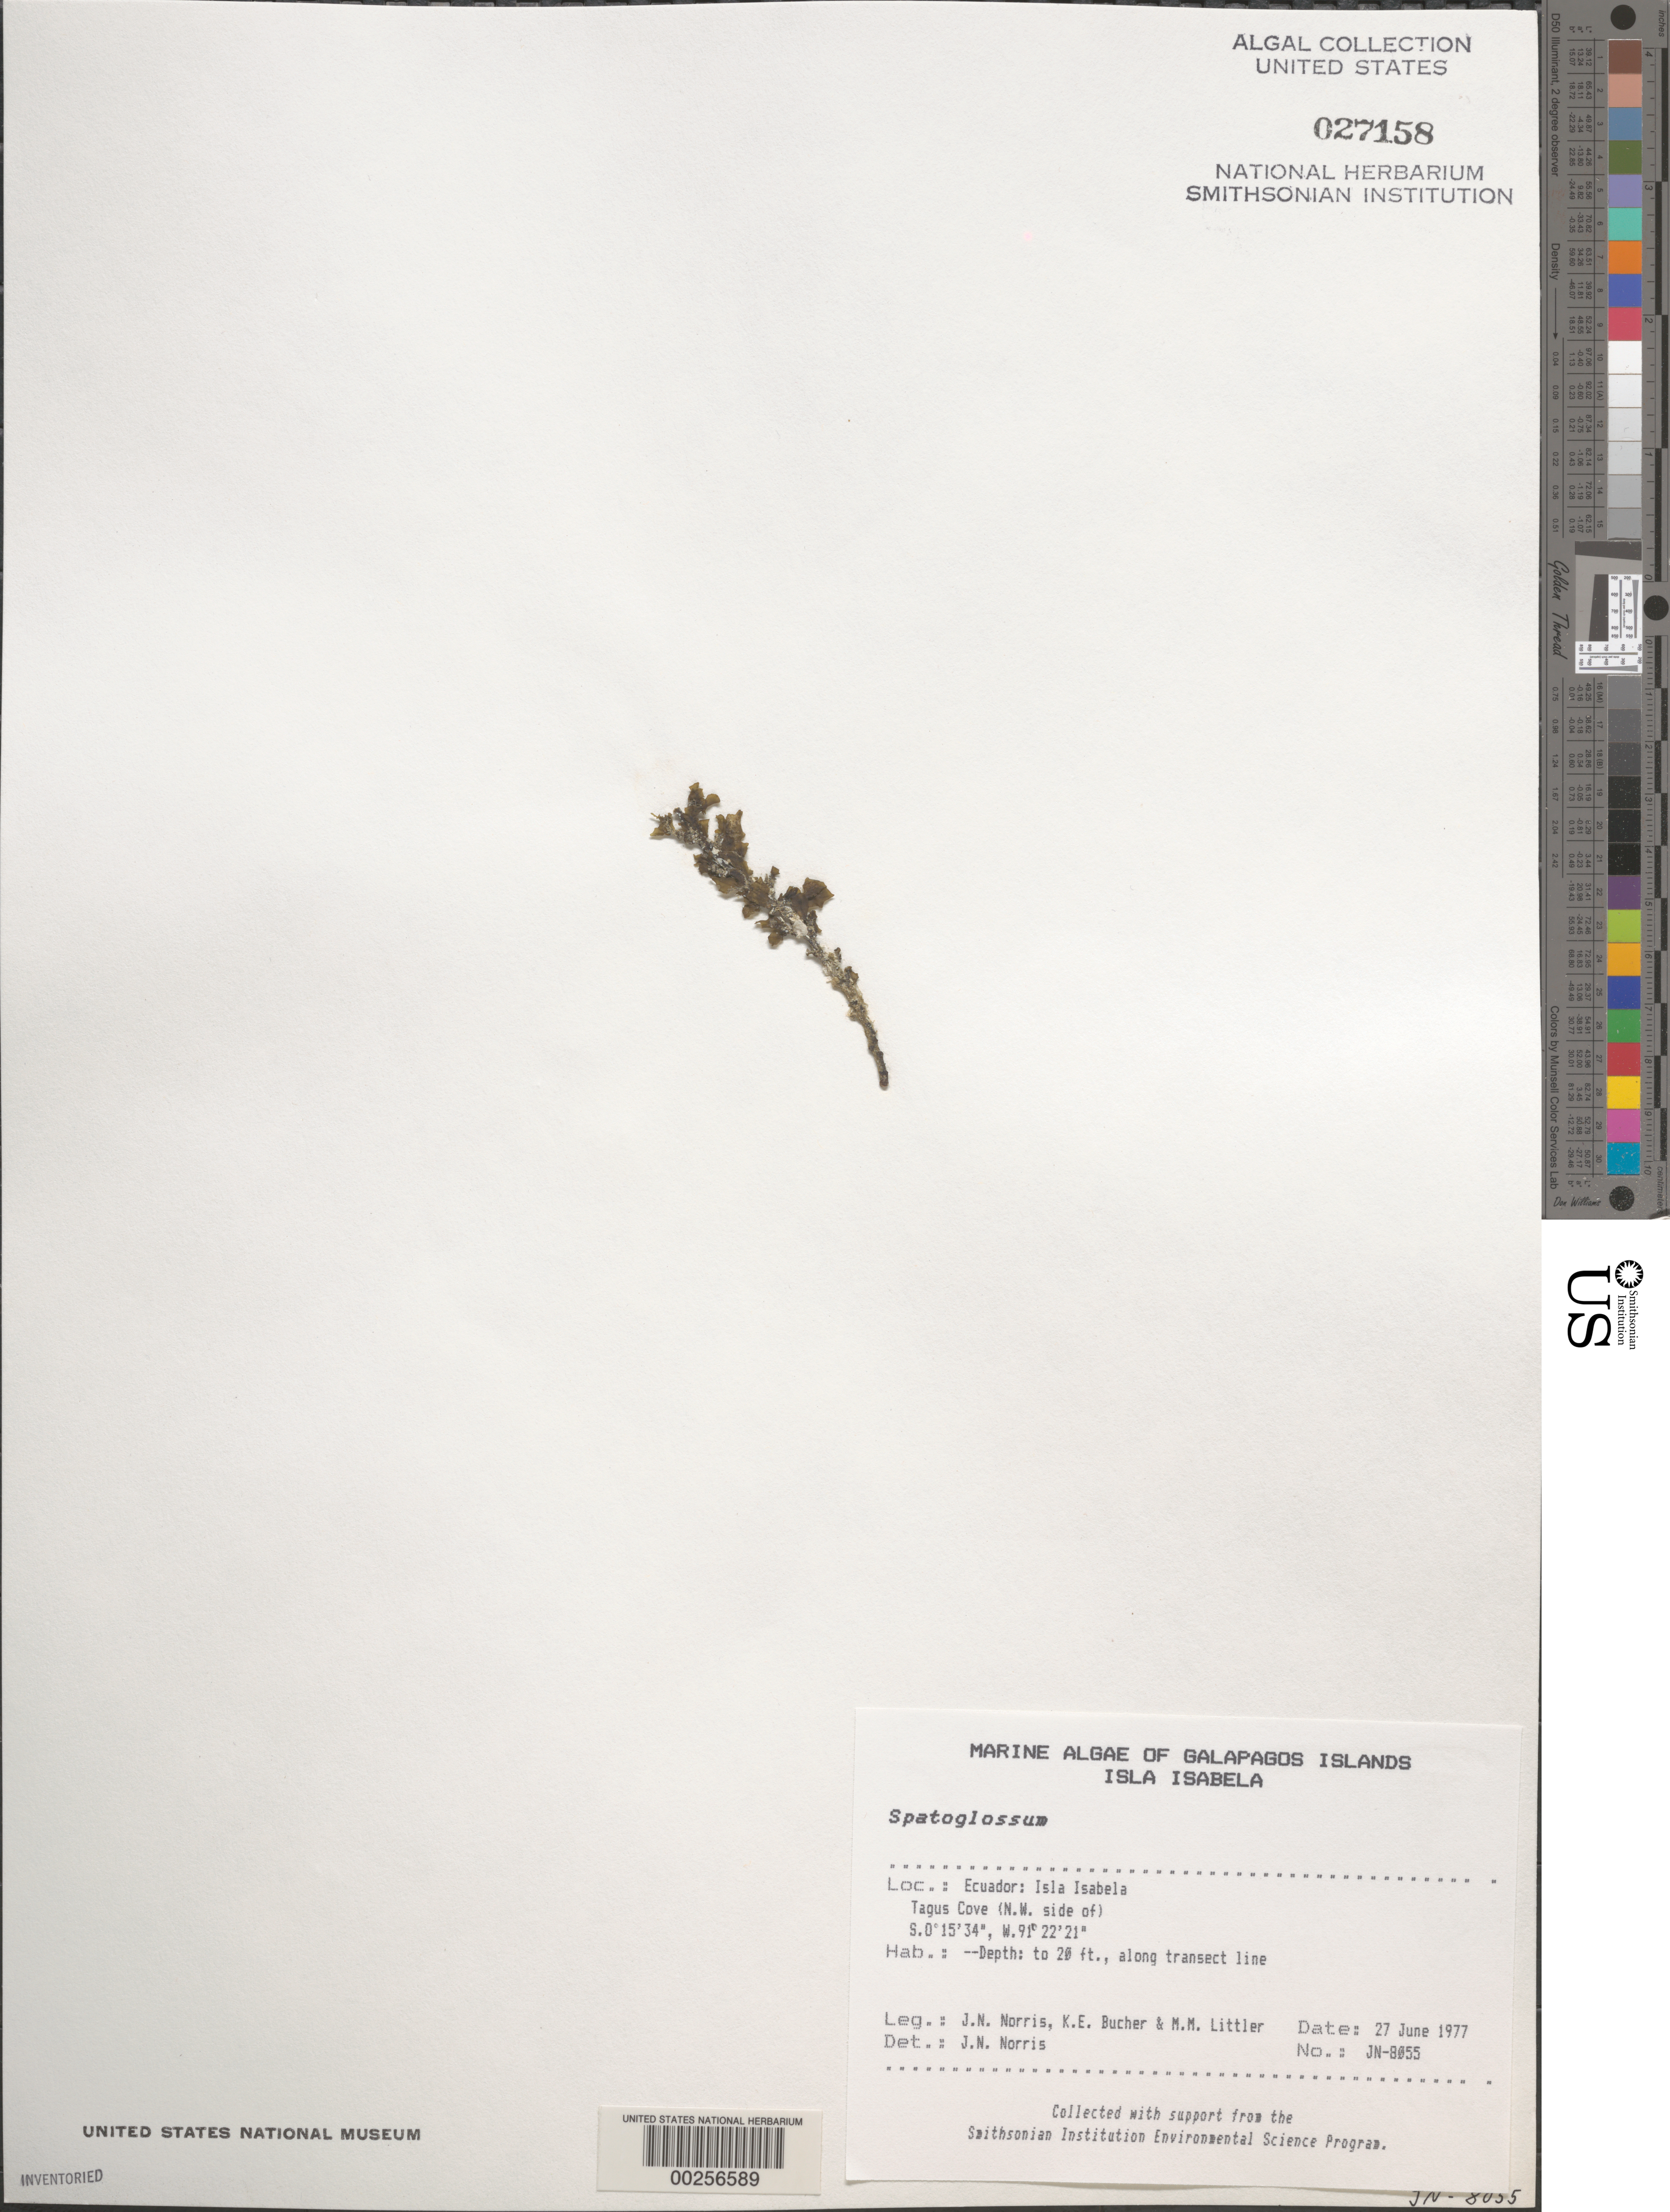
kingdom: Chromista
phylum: Ochrophyta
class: Phaeophyceae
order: Dictyotales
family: Dictyotaceae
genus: Spatoglossum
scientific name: Spatoglossum sp.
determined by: Norris, James N.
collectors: J. N. Norris, K. E. Bucher & M. M. Littler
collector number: JN-8055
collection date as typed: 27 Jun 1977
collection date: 1977-06-27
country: Ecuador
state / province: Colón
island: Isabela [Albemarle]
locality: Tagus Cove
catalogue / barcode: US 27158